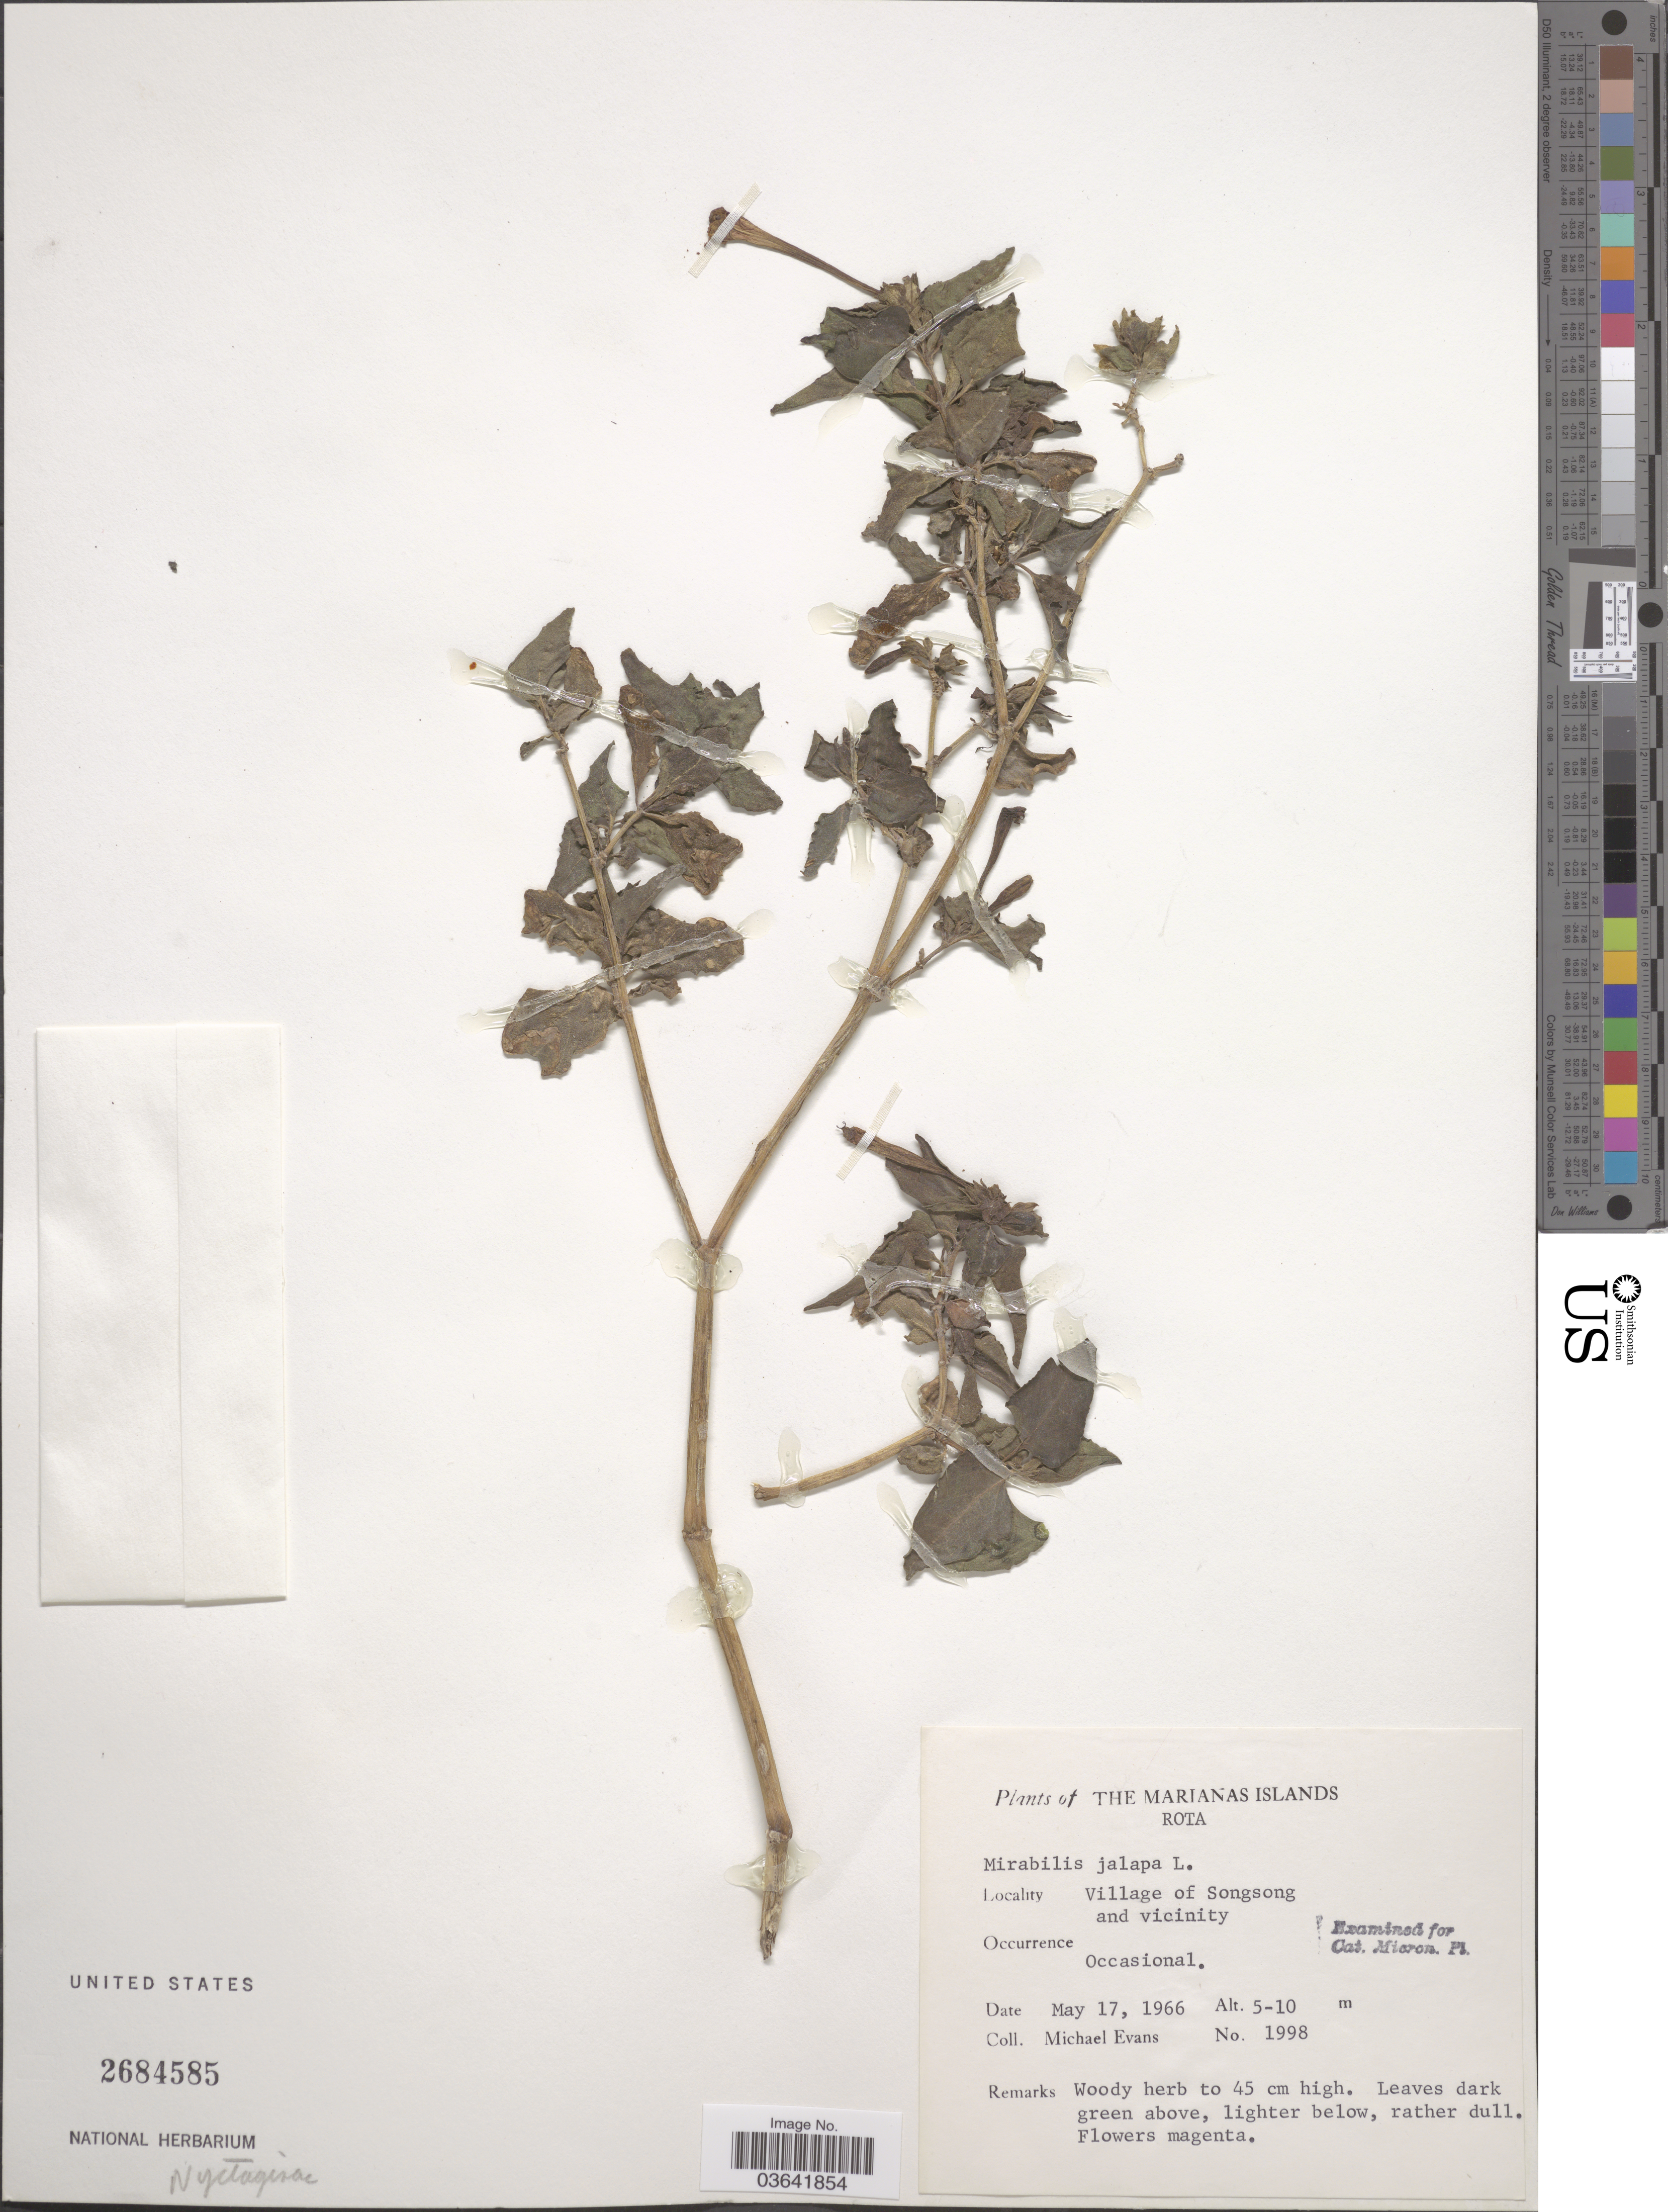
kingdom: Plantae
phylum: Tracheophyta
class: Magnoliopsida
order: Caryophyllales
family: Nyctaginaceae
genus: Mirabilis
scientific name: Mirabilis jalapa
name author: L.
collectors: M. Evans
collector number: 1998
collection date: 1966-05-17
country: Northern Mariana Islands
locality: The Marianas Islands. Rota. Village of Songsong and vicinity.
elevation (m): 5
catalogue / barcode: US 2684585